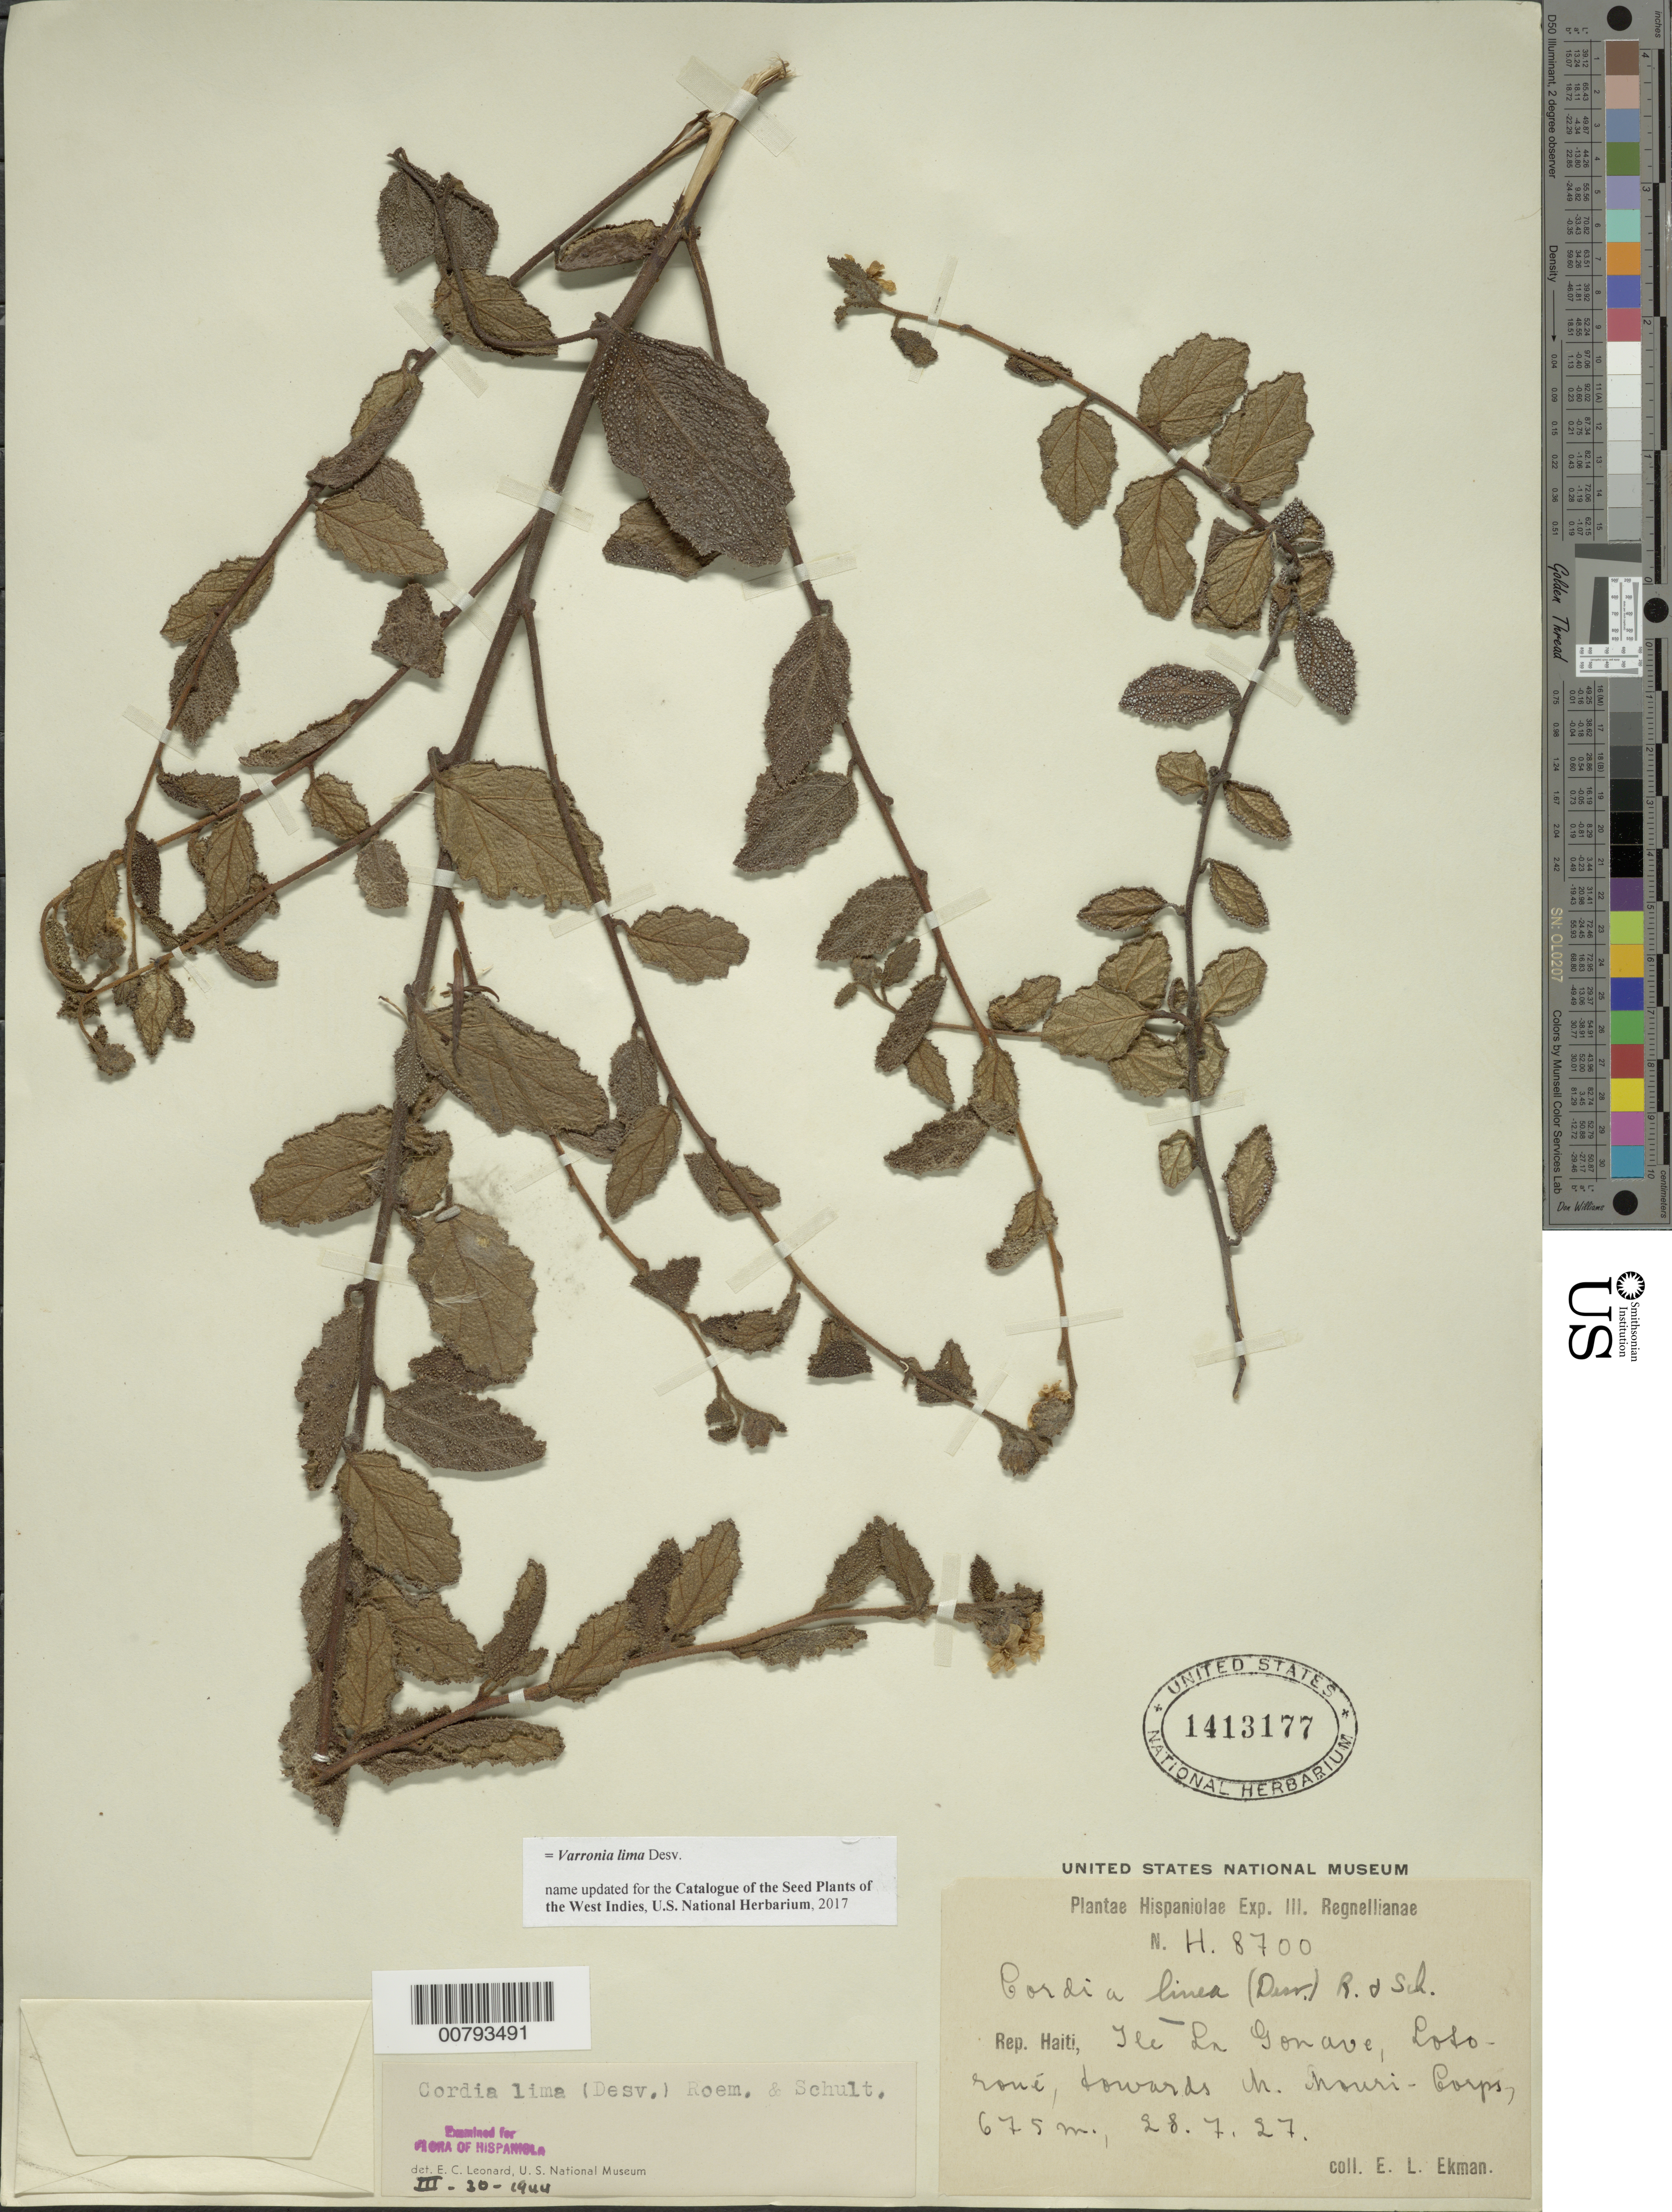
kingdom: Plantae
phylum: Tracheophyta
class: Magnoliopsida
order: Boraginales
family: Cordiaceae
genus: Varronia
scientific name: Varronia lima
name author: Desv.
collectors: E. L. Ekman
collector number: H 8700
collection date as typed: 28 Jul 1927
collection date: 1927-07-28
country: Haiti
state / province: Ouest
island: Gonave I.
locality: Ile La Gonave, Lotoroué, towards M. Mouri-Corps.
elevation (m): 675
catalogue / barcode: US 1413177